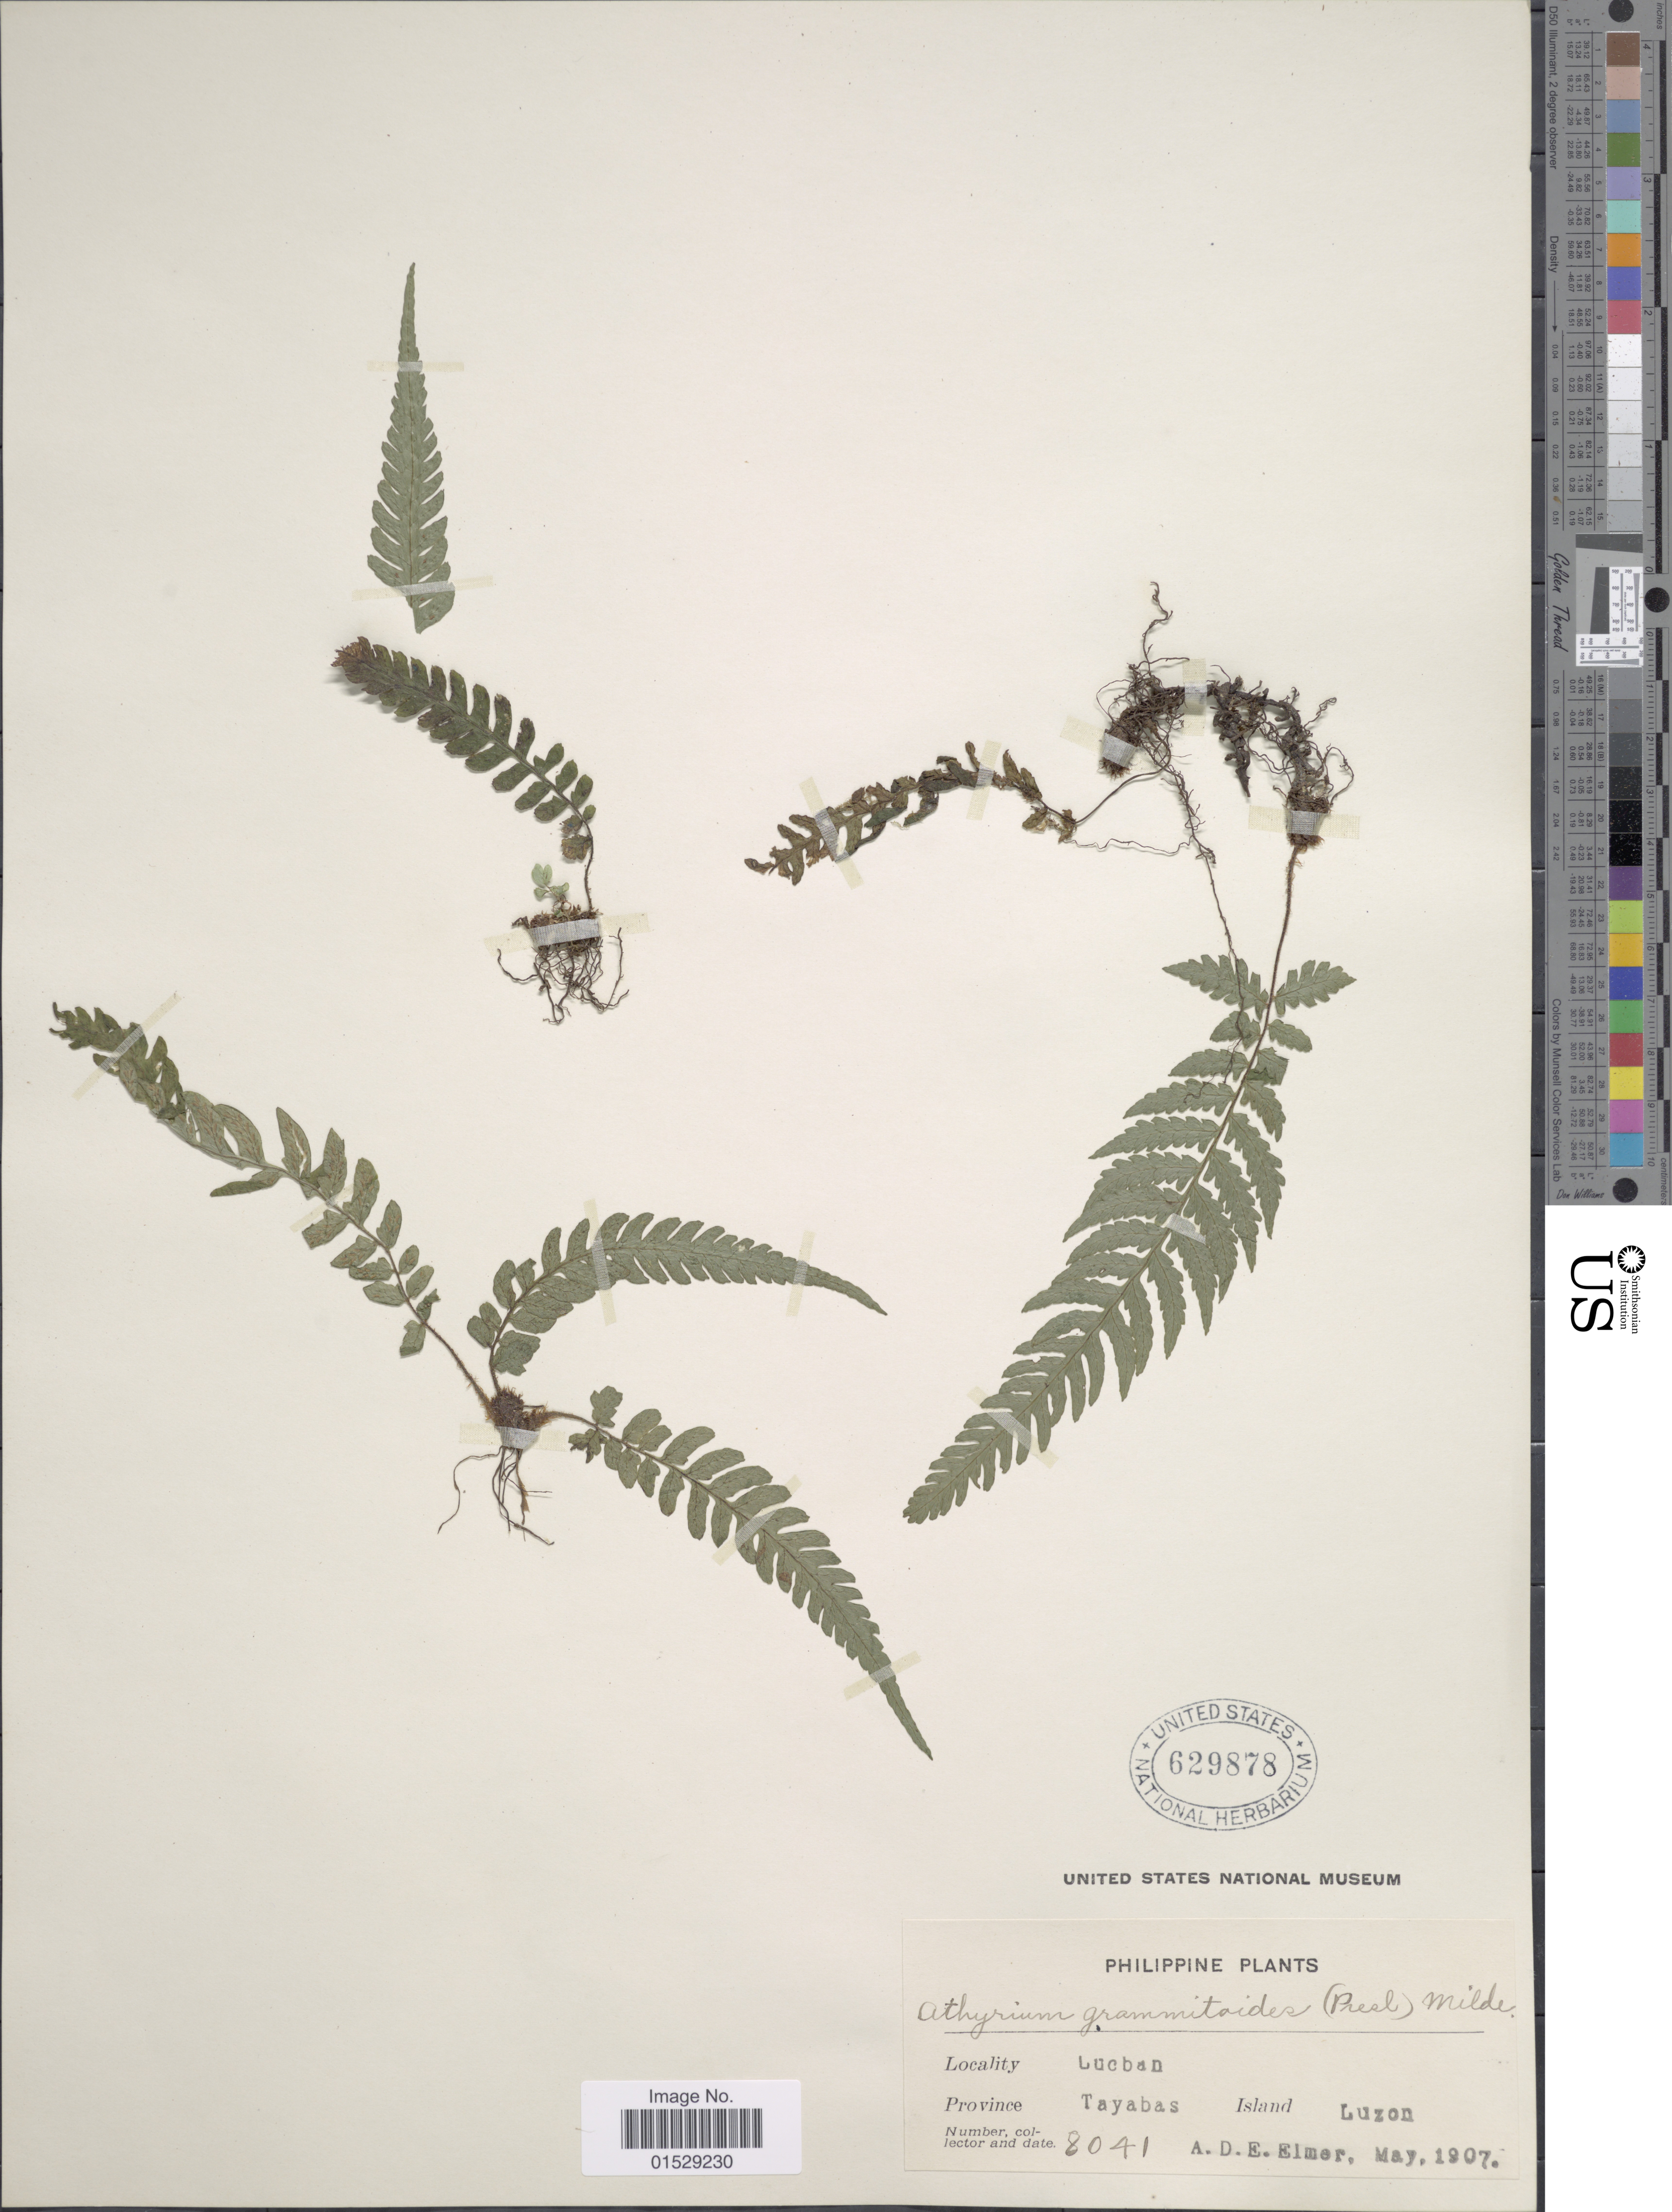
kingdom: Plantae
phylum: Tracheophyta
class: Polypodiopsida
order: Polypodiales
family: Athyriaceae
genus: Deparia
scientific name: Deparia petersenii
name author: (Kunze) M. Kato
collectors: A. D. E. Elmer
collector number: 8041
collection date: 1907-05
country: Philippines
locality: Lucban, Province Tayabas, Island Luzon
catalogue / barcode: US 629878